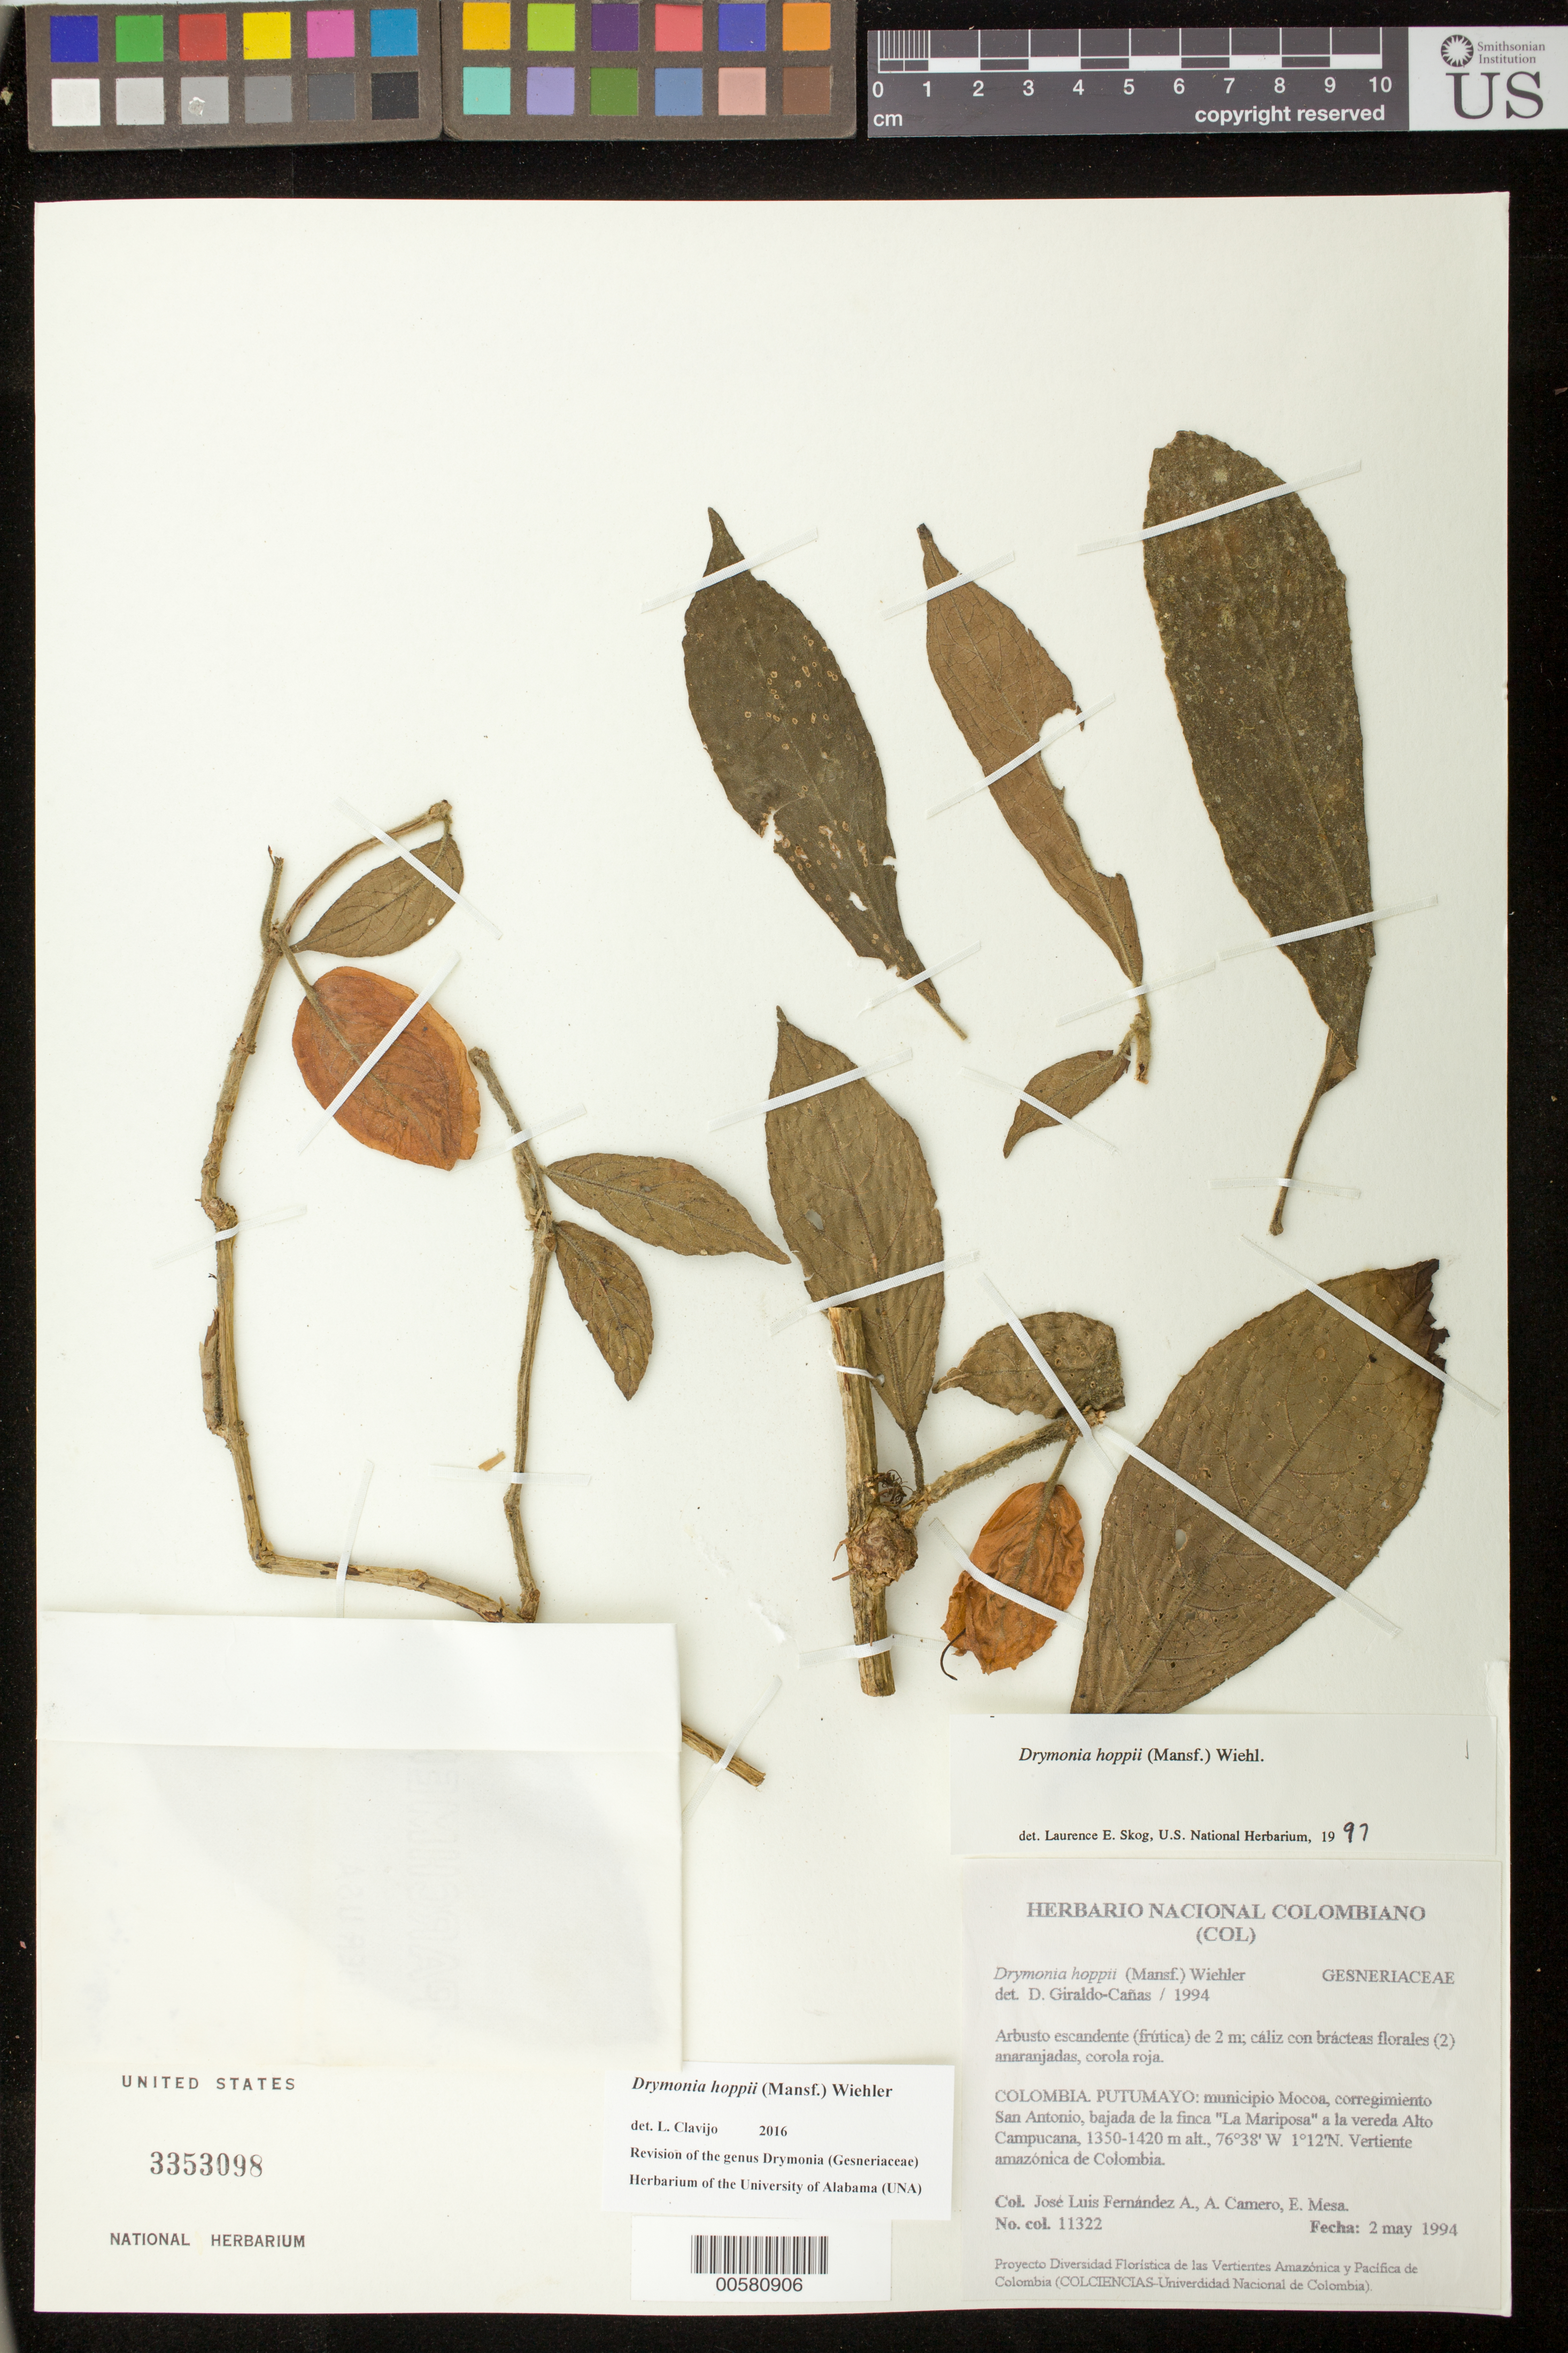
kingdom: Plantae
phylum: Tracheophyta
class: Magnoliopsida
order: Lamiales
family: Gesneriaceae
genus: Drymonia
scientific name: Drymonia hoppii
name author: (Mansf.) Wiehler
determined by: Skog, Laurence E.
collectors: J. L. Fernández-Alonso, A. A. Camero & E. Mesa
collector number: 11322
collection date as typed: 02 May 1994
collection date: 1994-05-02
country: Colombia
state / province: Putumayo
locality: Mpio. Mocoa, corregimiento San Antonio, bajada de la finca "La Mariposa" a la vereda Alto Campucana; vertiente amazónica de Colombia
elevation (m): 1350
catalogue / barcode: US 3353098